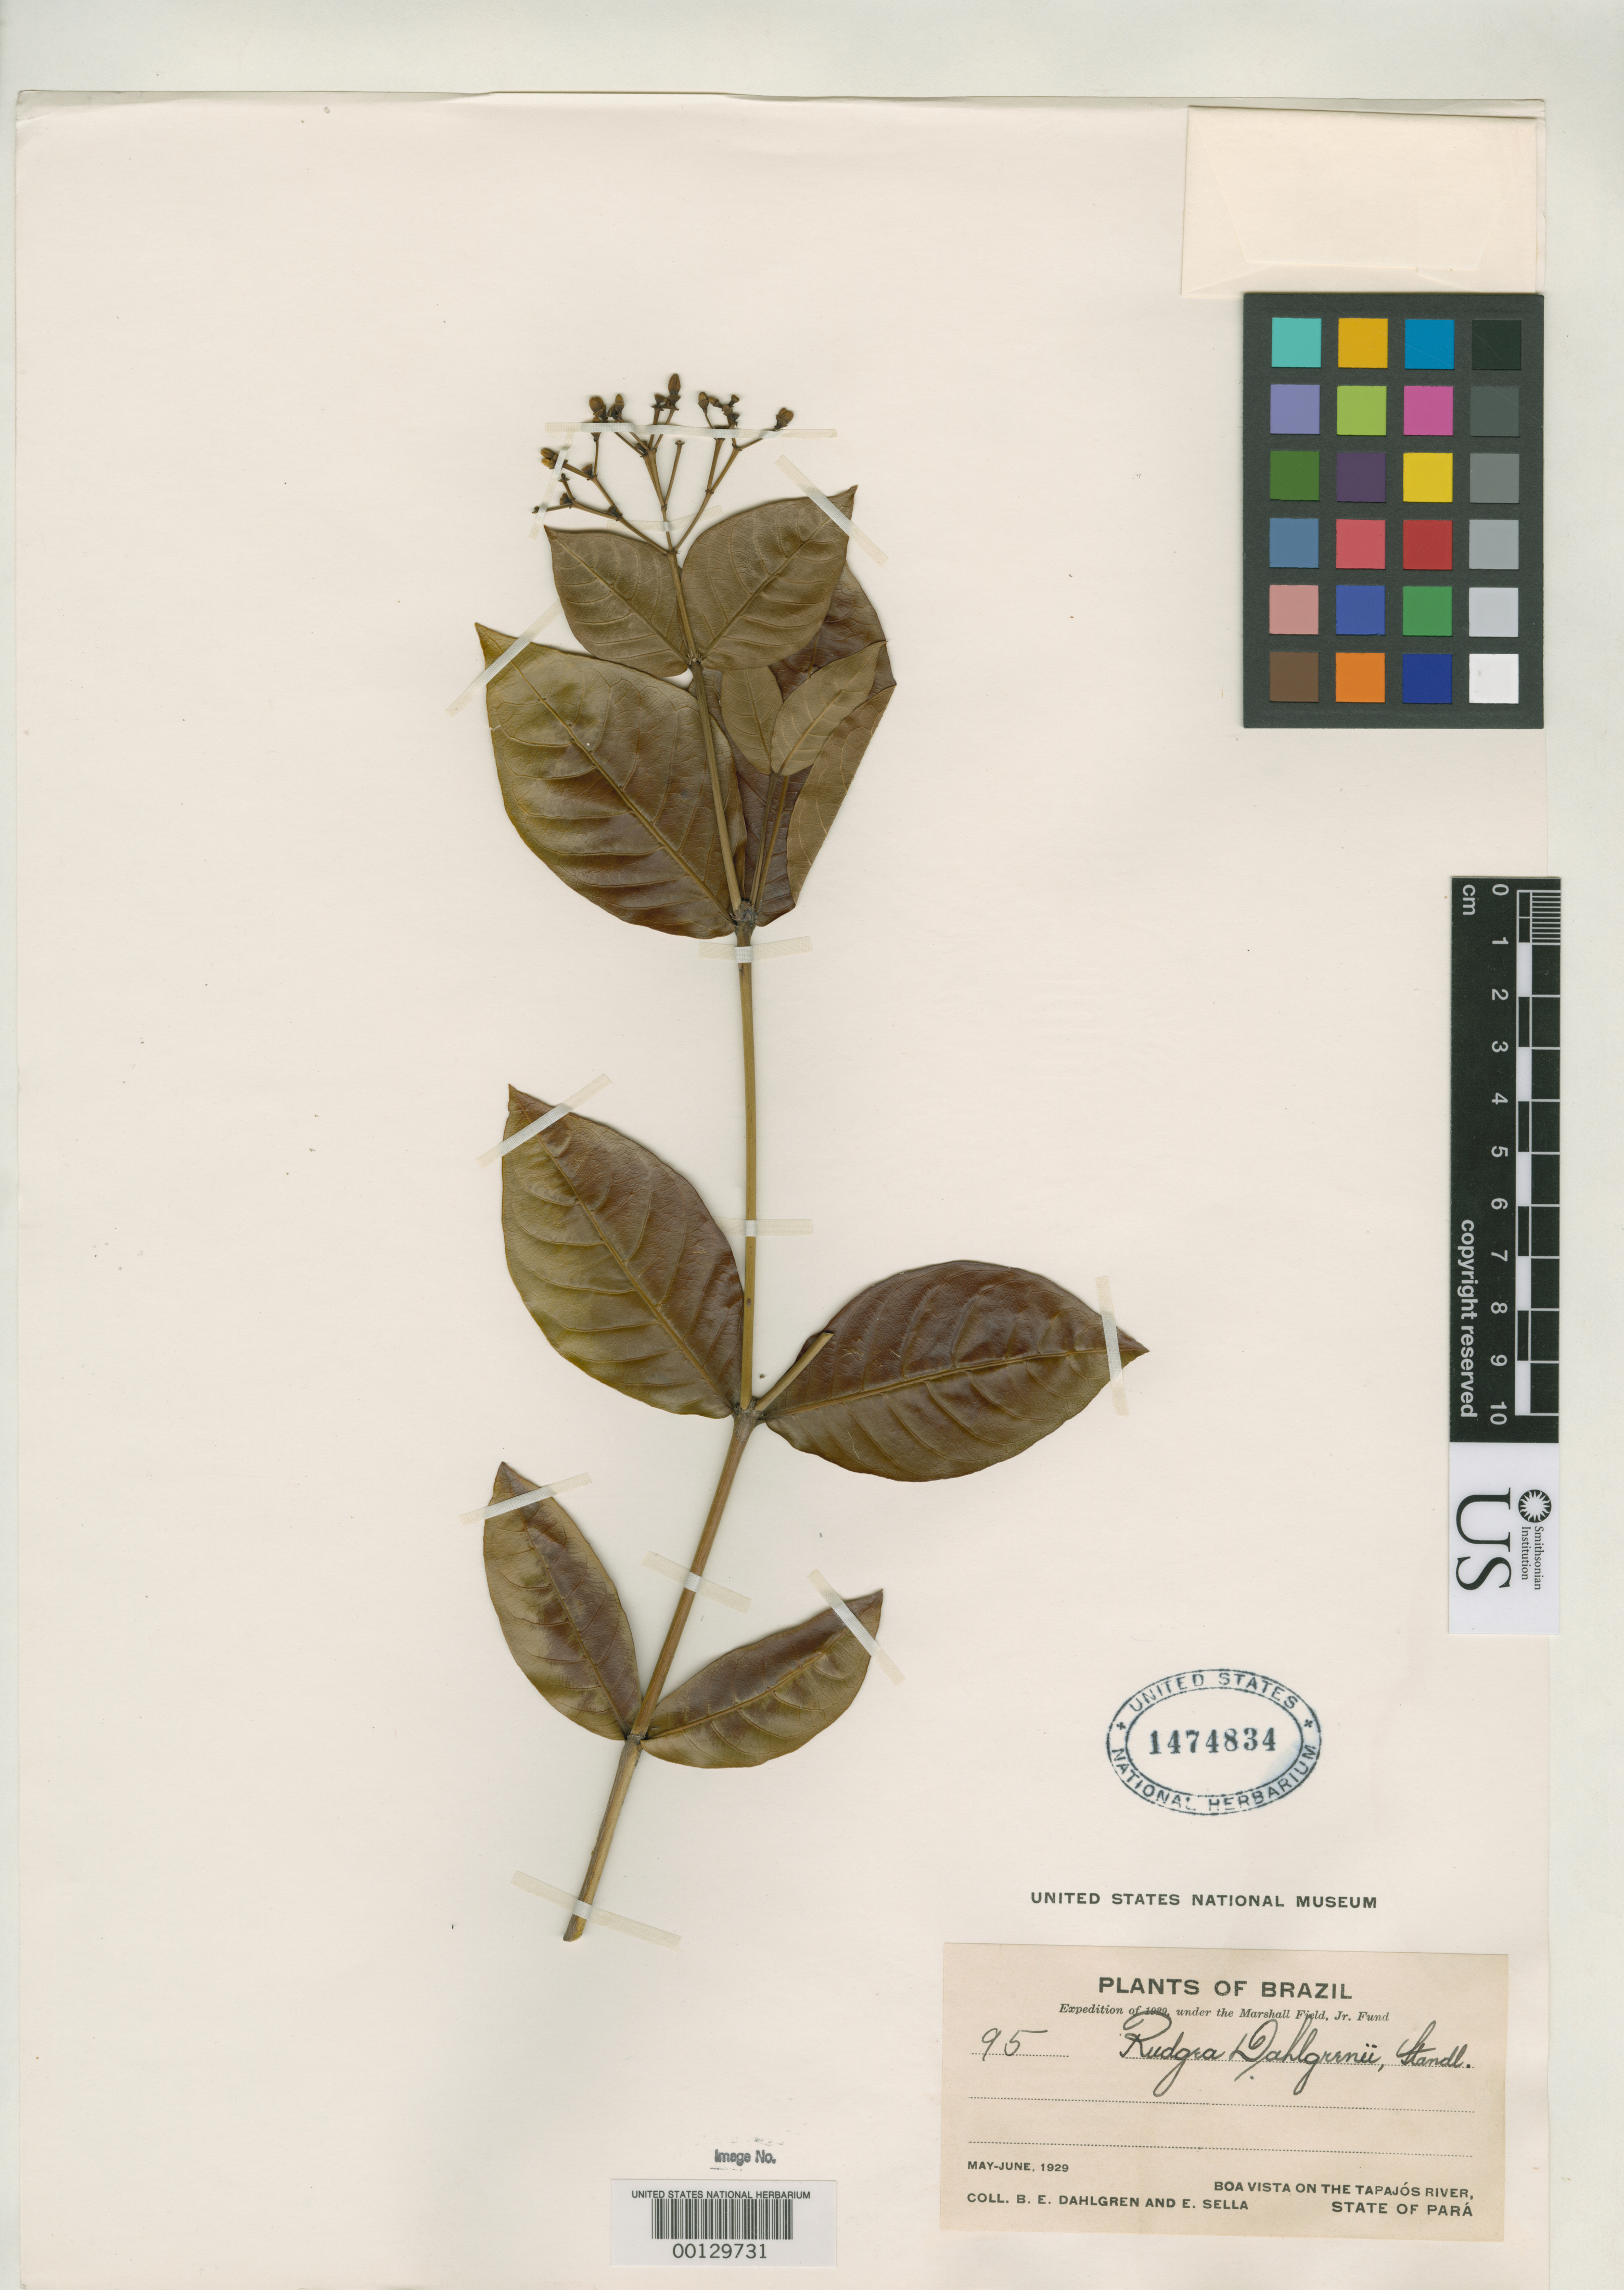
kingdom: Plantae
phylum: Tracheophyta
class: Magnoliopsida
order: Gentianales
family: Rubiaceae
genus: Rudgea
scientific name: Rudgea dahlgrenii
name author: Standl.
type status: Isotype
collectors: B. E. Dahlgren & E. Sella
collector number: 95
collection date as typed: May 1929 to -- Jun 1929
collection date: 1929-05/1929-06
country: Brazil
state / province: Pará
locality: Boa Vista on the Tapajos River.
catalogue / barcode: US 1474834